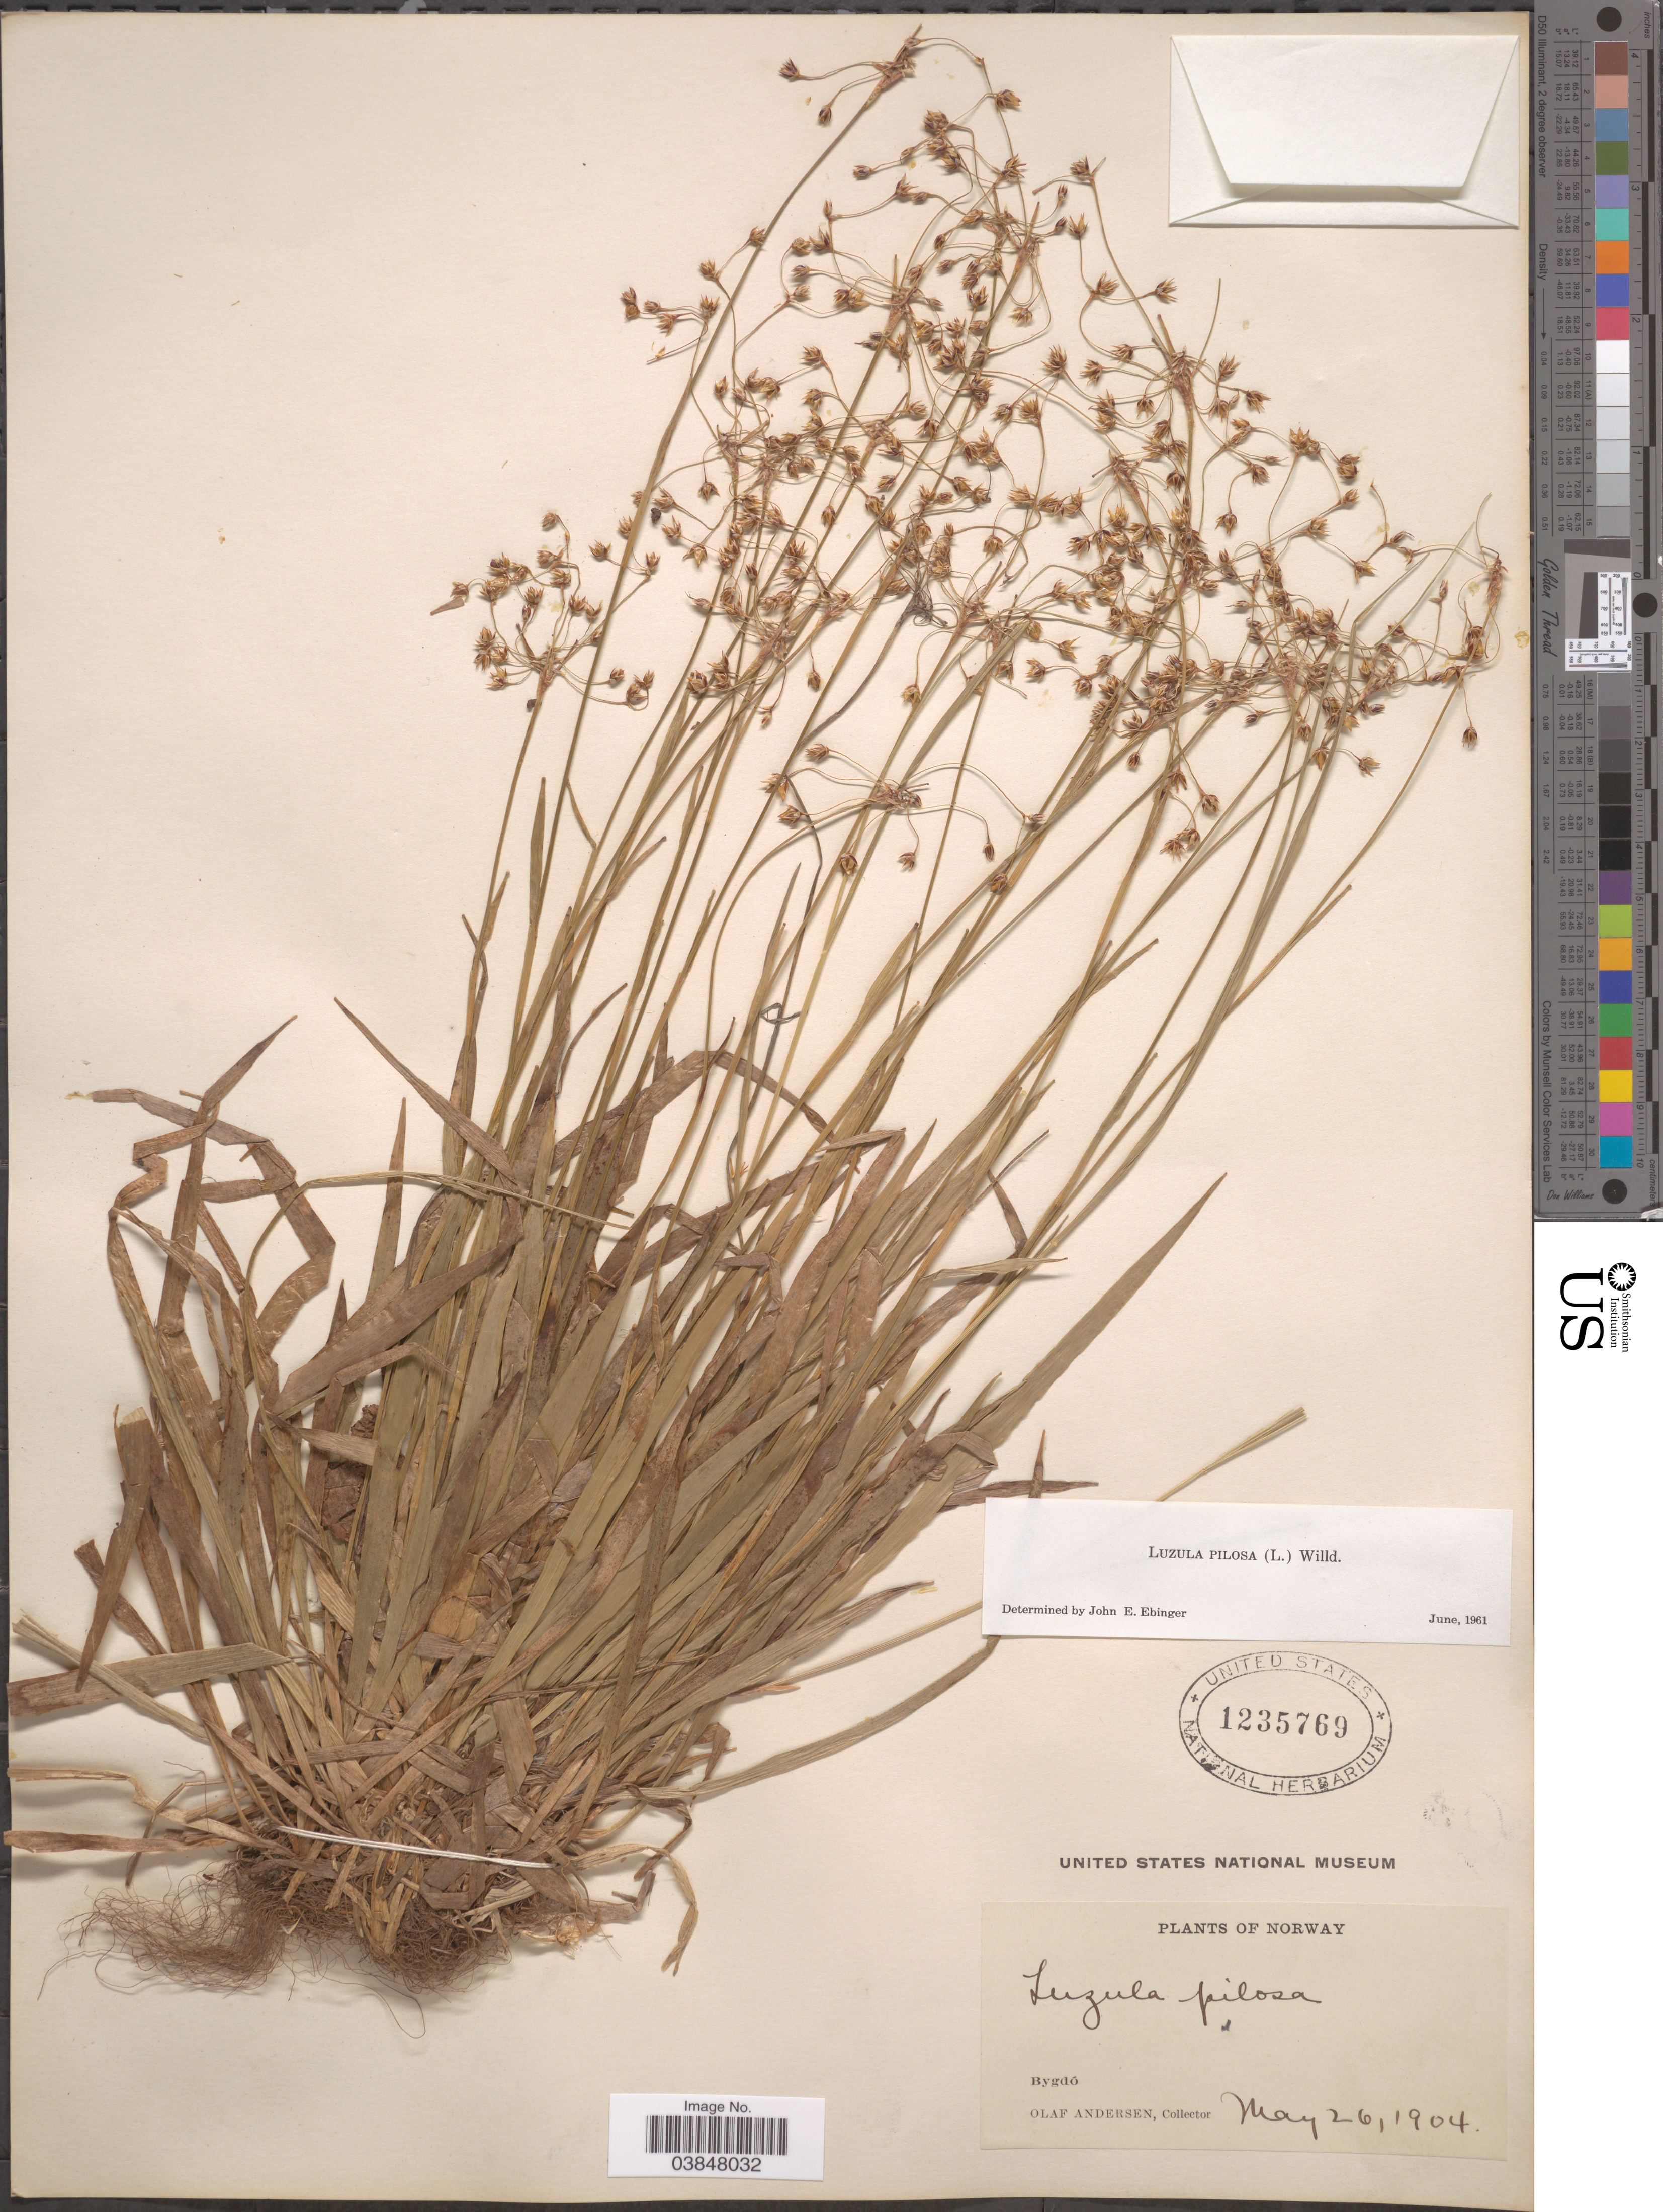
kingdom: Plantae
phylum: Tracheophyta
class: Liliopsida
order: Poales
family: Juncaceae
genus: Luzula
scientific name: Luzula pilosa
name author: (L.) Willd.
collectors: O. Andersen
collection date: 1904-05-26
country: Norway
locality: Bygdó.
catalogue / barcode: US 1235769